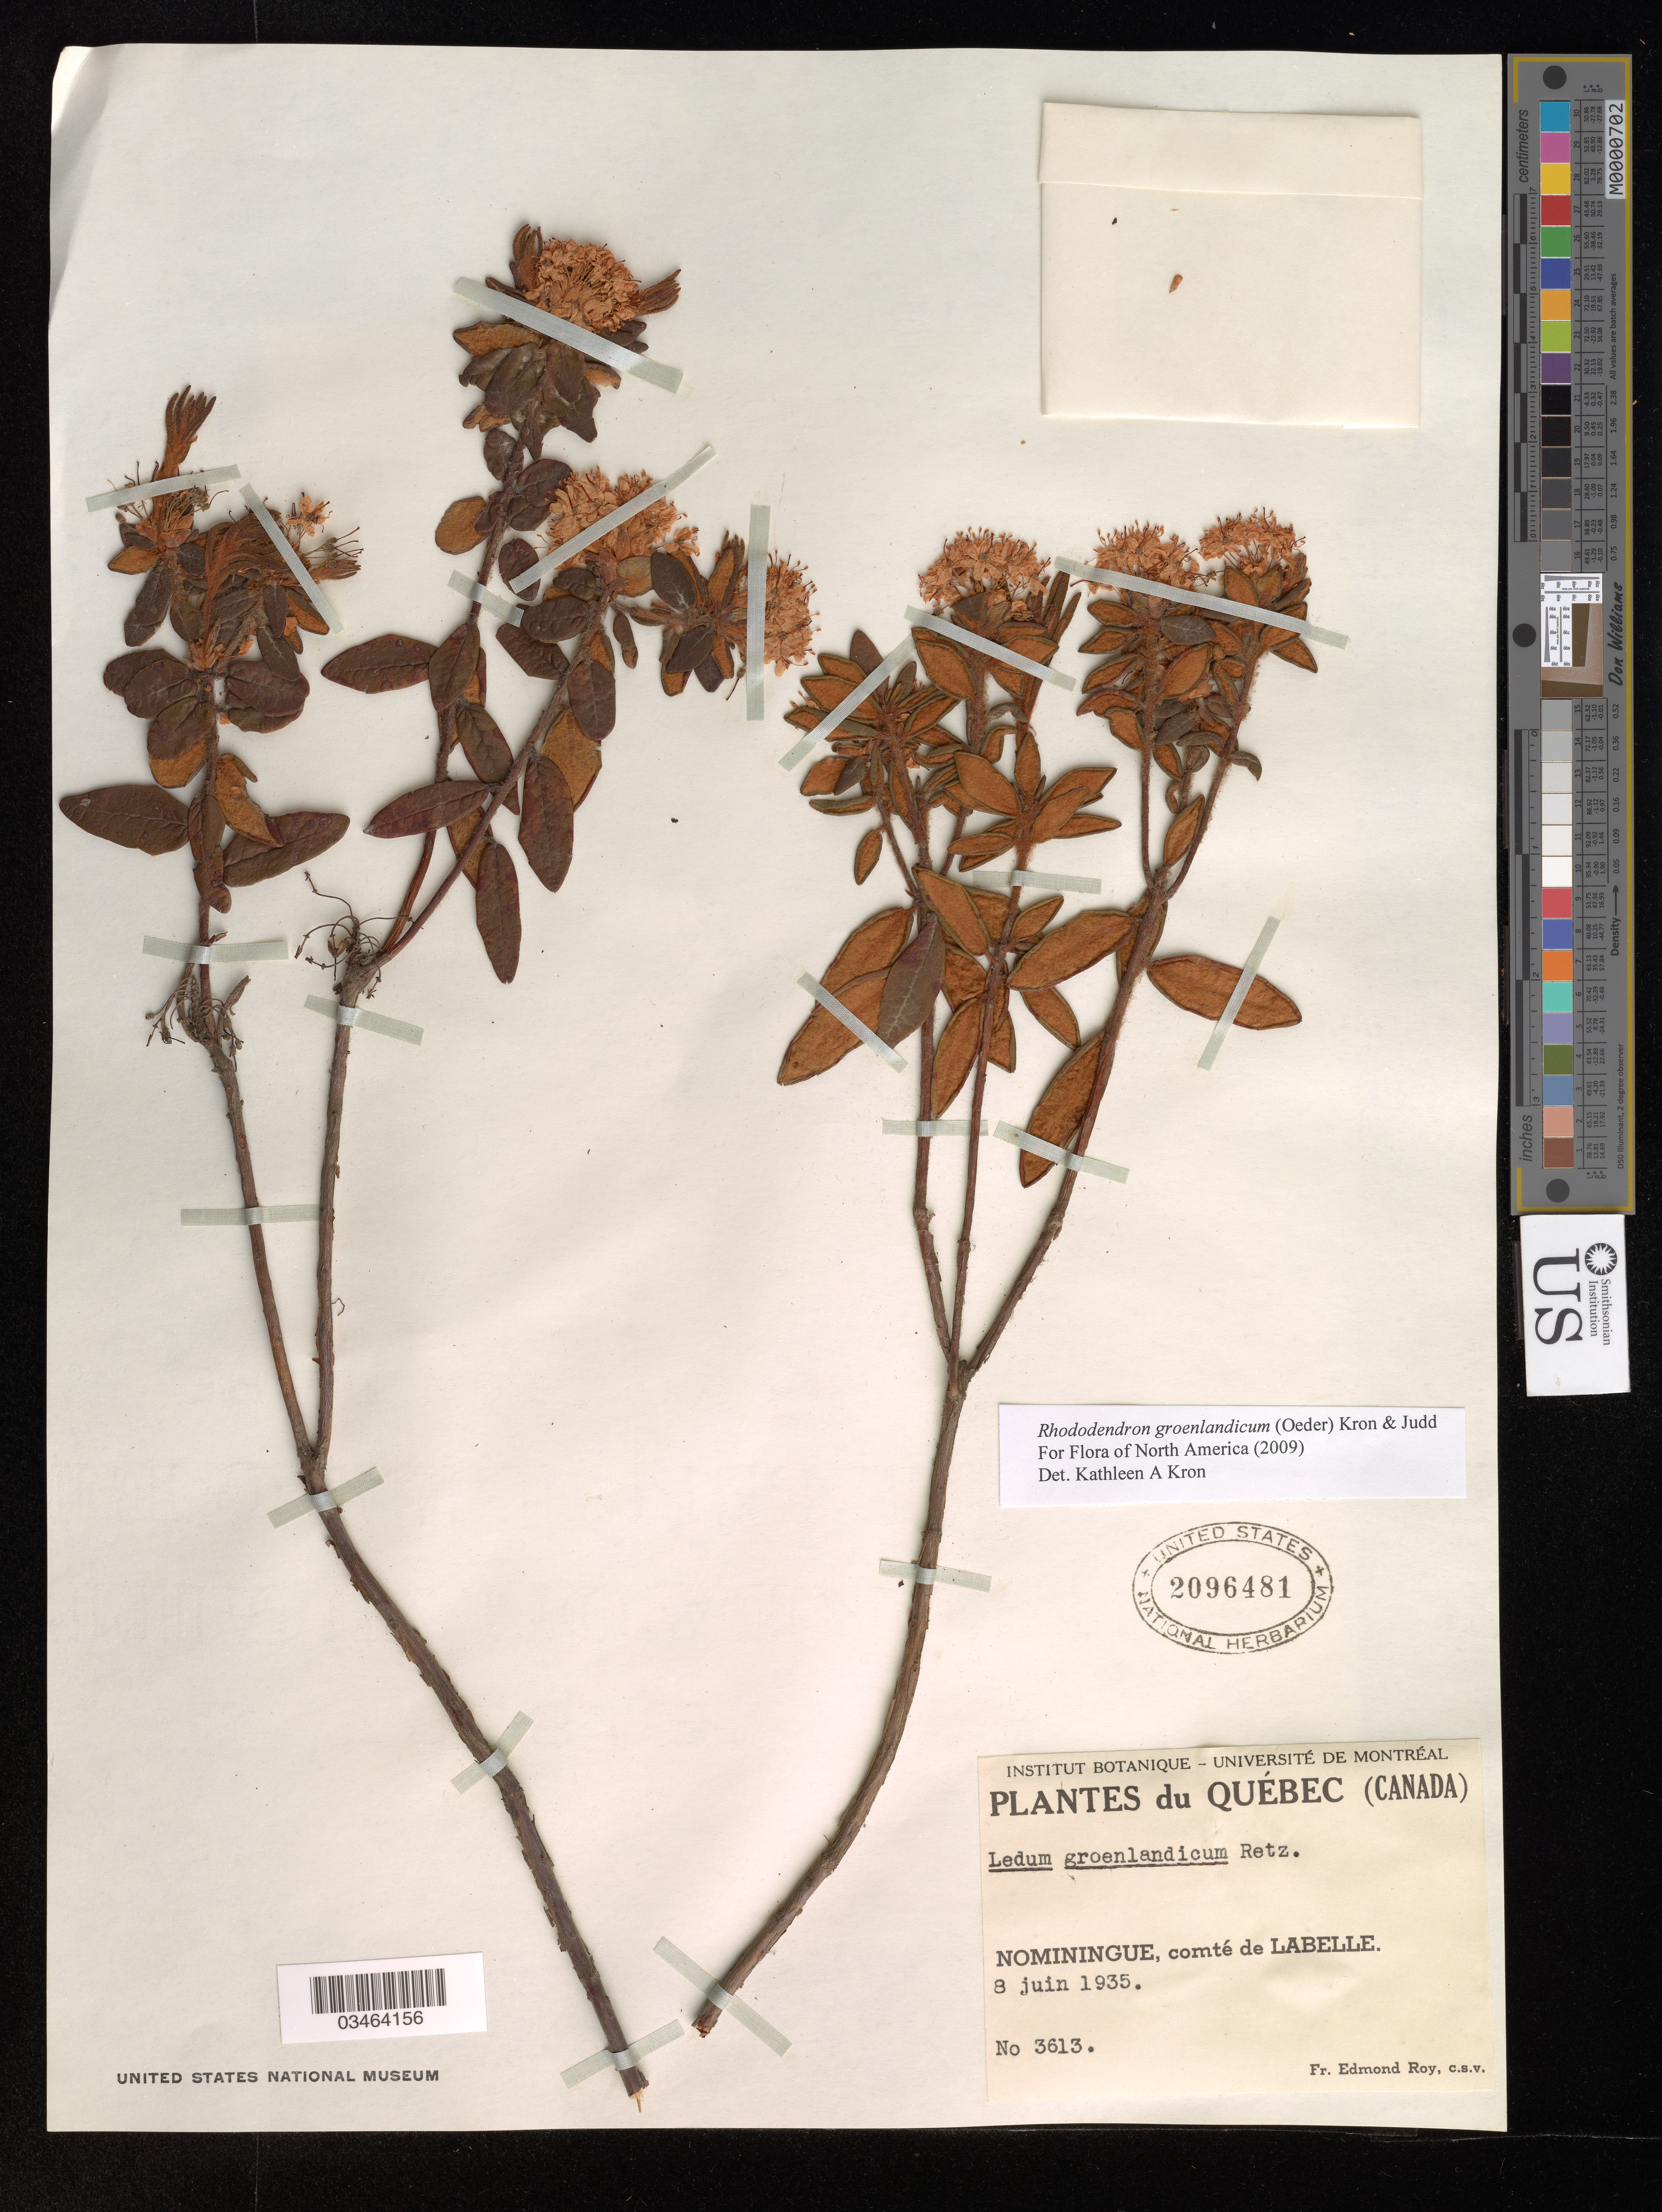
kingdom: Plantae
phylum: Tracheophyta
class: Magnoliopsida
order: Ericales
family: Ericaceae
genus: Rhododendron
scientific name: Rhododendron groenlandicum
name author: (Oeder) Kron & Judd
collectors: E. Roy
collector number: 3613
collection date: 1935-06-08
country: Canada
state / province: Quebec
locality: Nominingue comté de Labelle.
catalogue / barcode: US 2096481